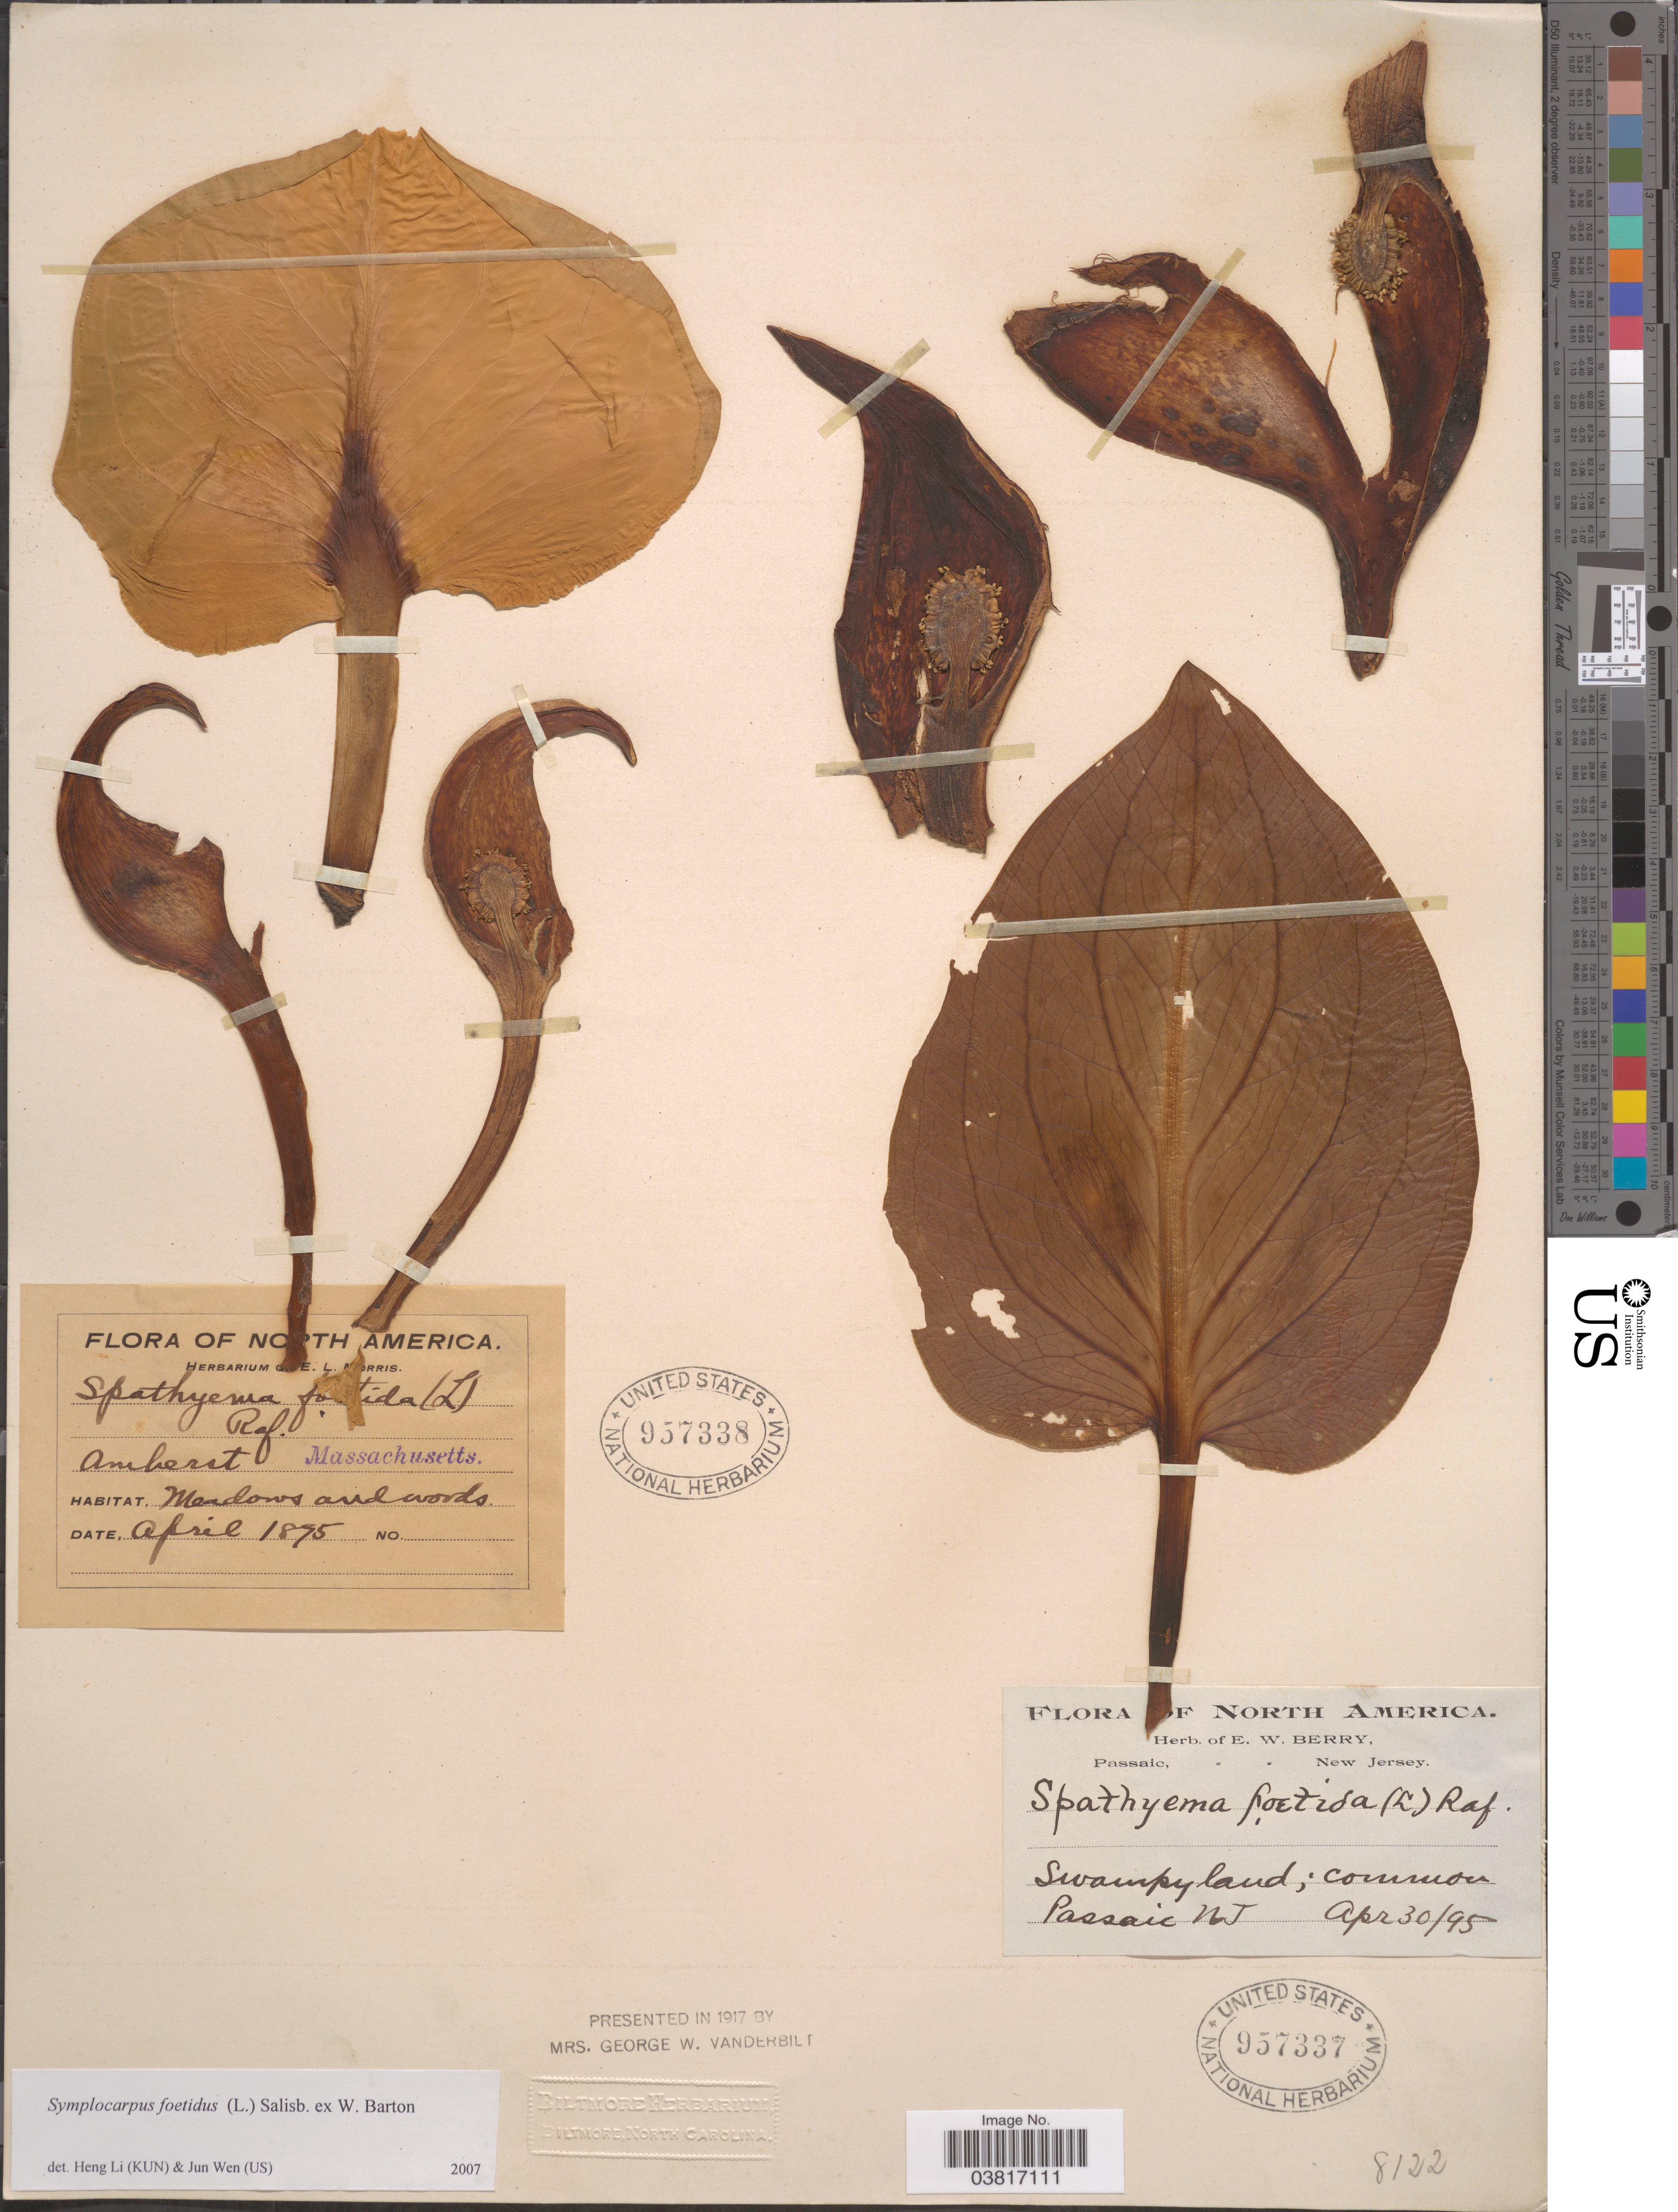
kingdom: Plantae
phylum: Tracheophyta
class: Liliopsida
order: Alismatales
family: Araceae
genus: Symplocarpus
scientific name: Symplocarpus foetidus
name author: (L.) W. Salisb. ex W.P.C. Barton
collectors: E. Morris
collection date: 1875-04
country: United States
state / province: Massachusetts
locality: Amherst. Meadows and woods.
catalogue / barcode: US 957338